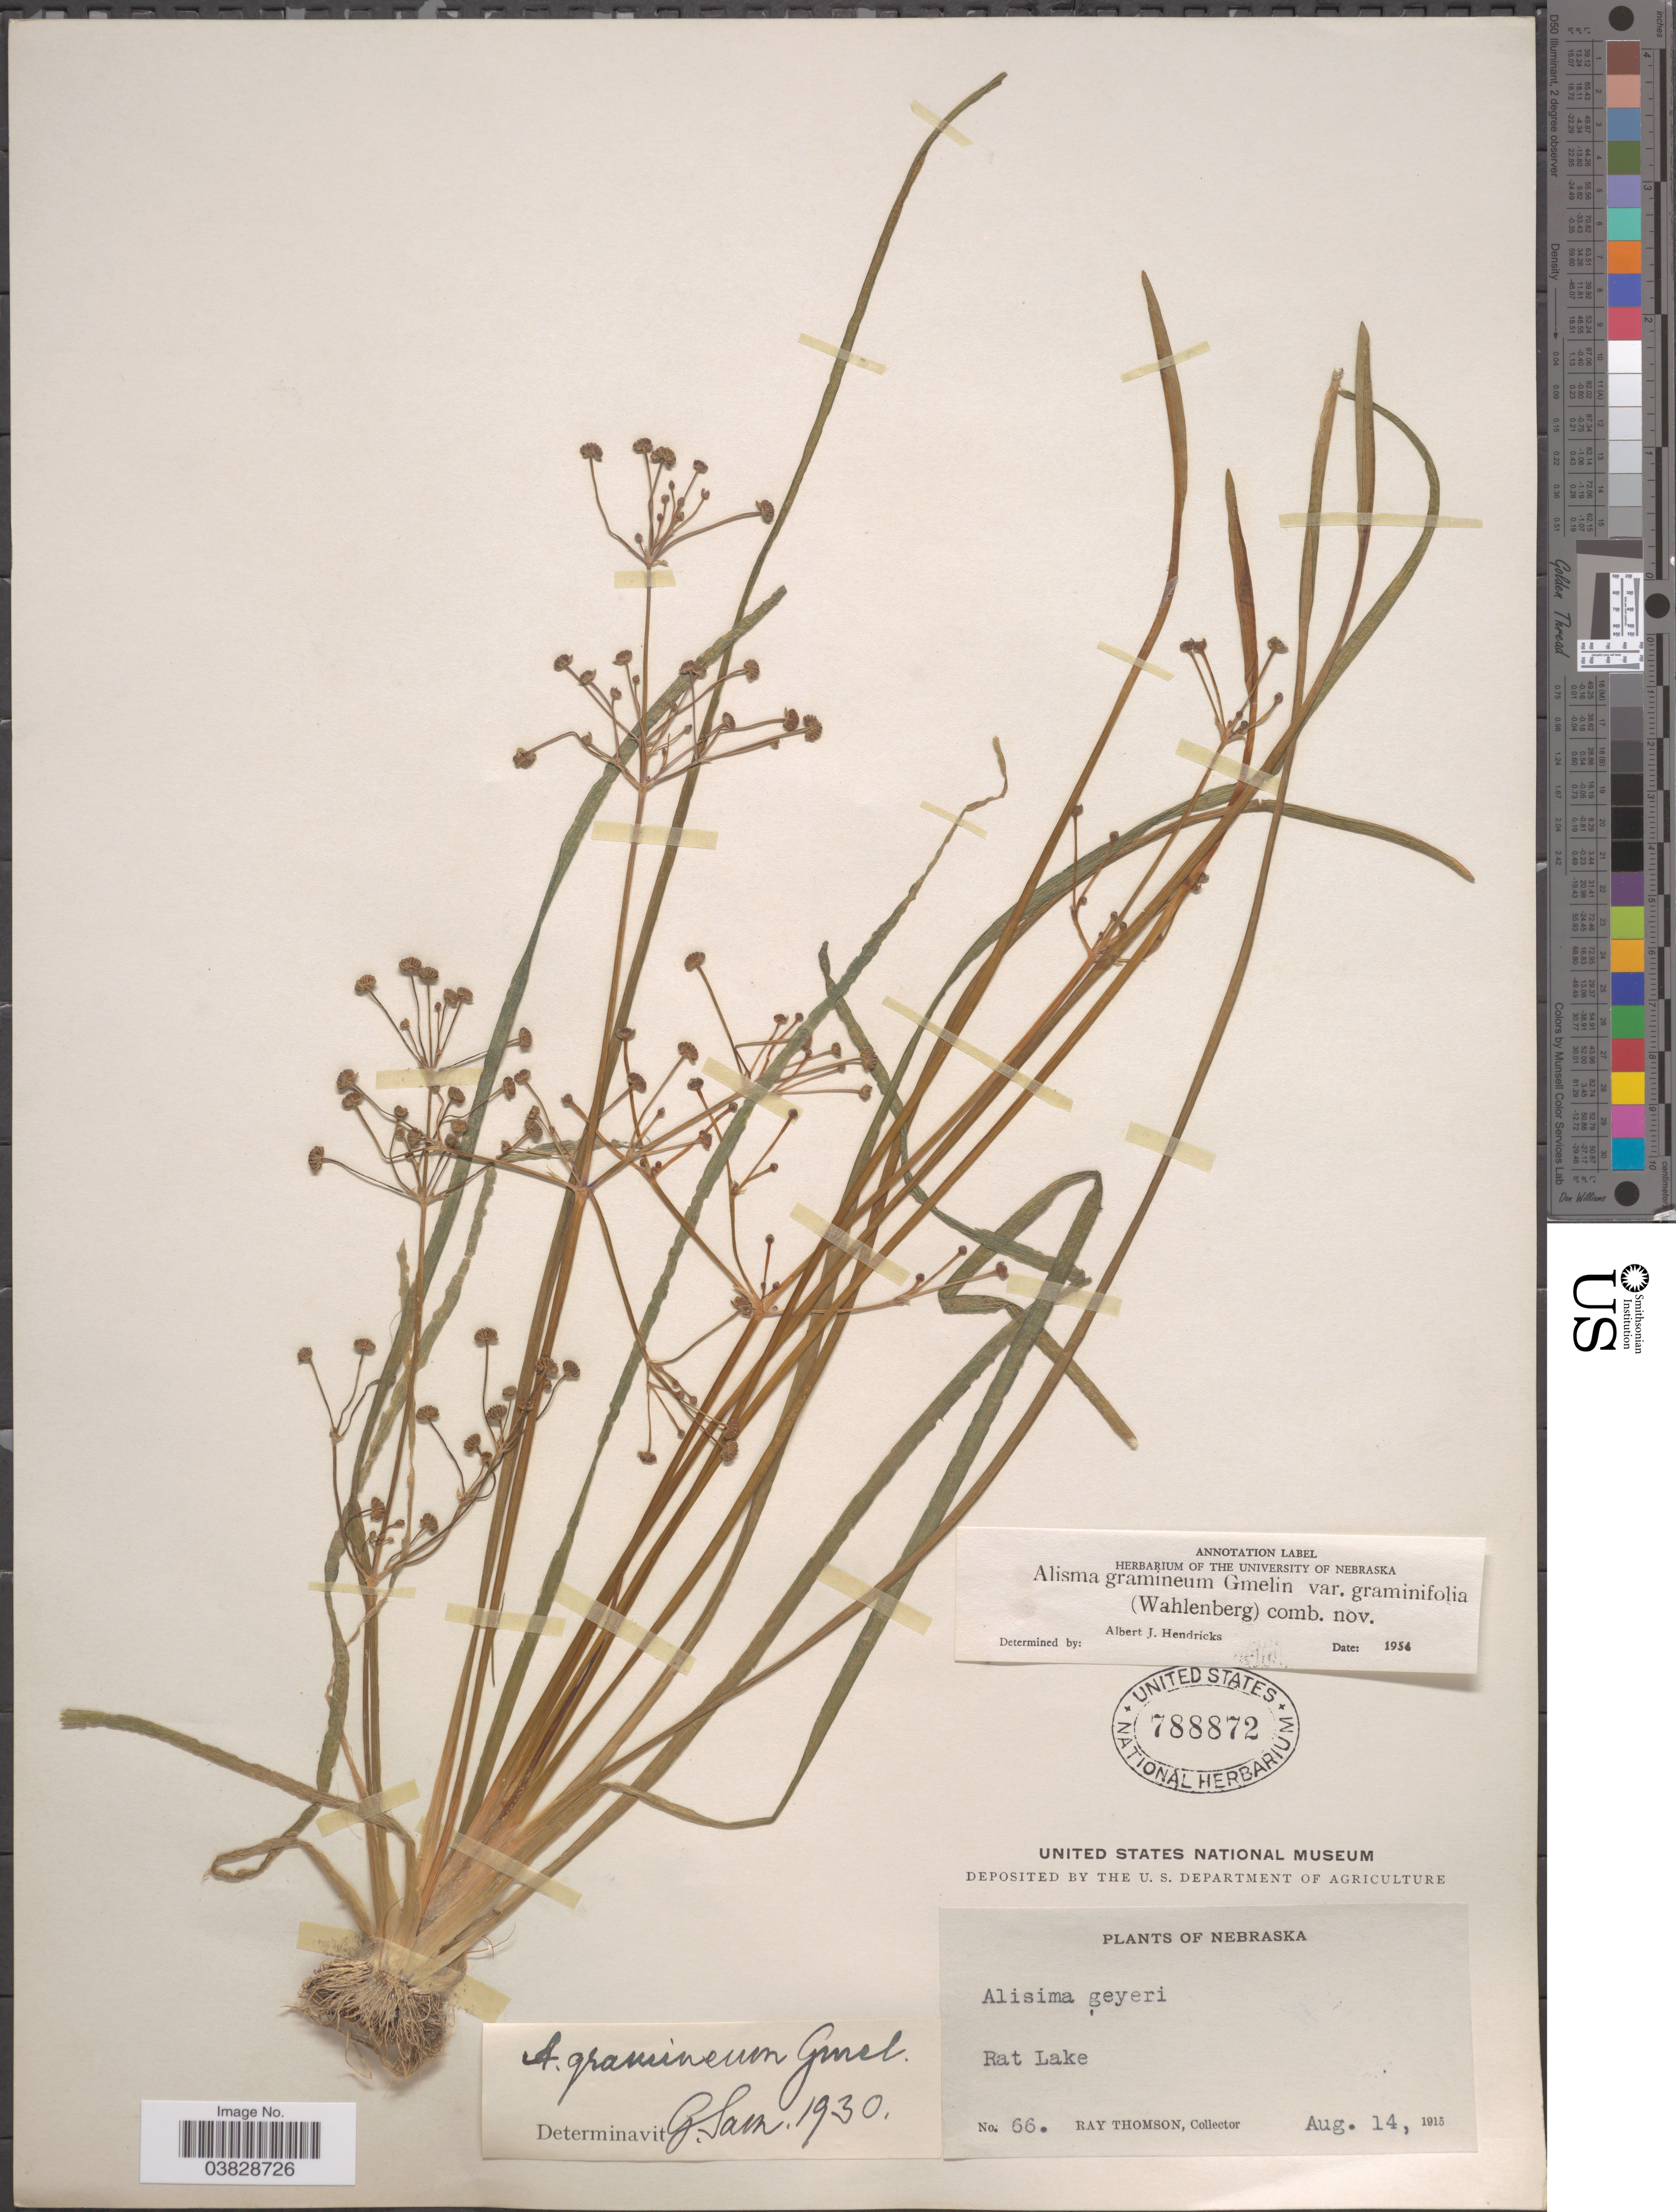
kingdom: Plantae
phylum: Tracheophyta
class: Liliopsida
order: Alismatales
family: Alismataceae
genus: Alisma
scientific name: Alisma gramineum var. graminifolia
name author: (Wahlenb.) A.J.Hendricks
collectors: R. Thomson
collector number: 66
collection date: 1915-08-14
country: United States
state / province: Nebraska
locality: Rat Lake.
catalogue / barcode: US 788872